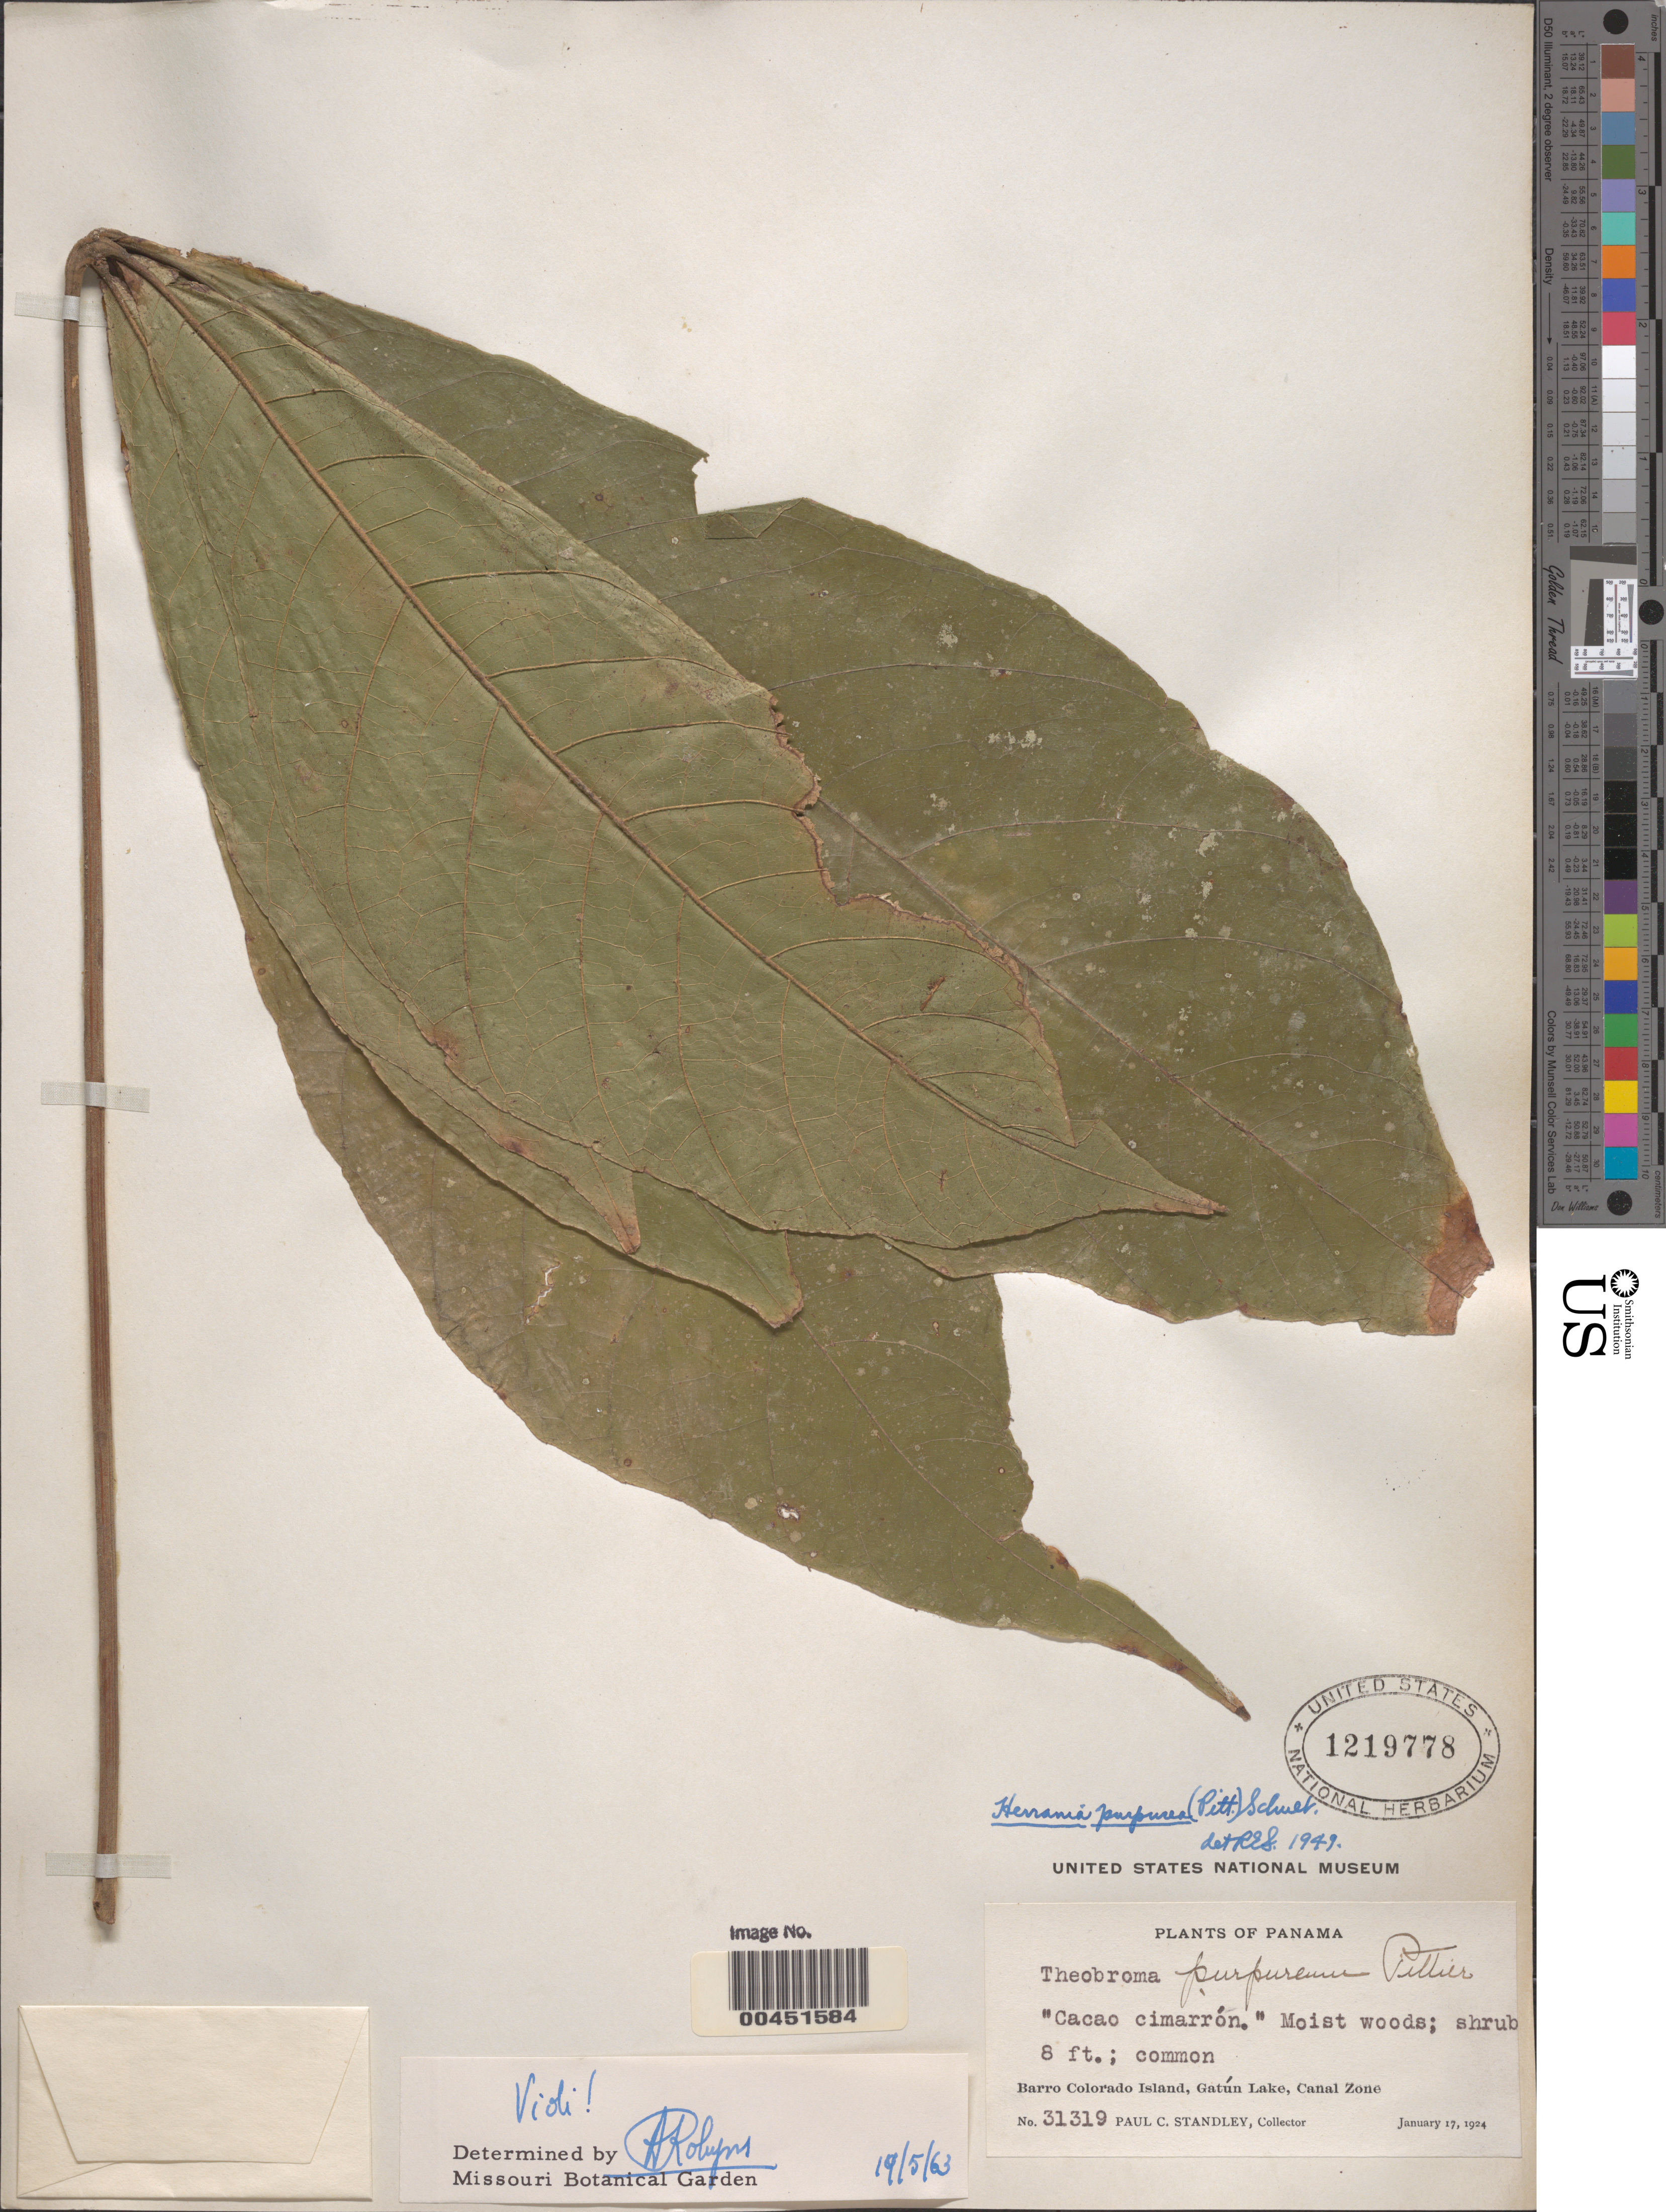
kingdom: Plantae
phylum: Tracheophyta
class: Magnoliopsida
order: Malvales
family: Malvaceae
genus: Theobroma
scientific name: Theobroma purpureum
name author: Pittier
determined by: Dorr, L. J., (BOT), Smithsonian Institution - National Museum of Natural History (UNITED STATES)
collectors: P. C. Standley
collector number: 31319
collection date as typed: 17 Jan 1924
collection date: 1924-01-17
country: Panama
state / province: Panamá Oeste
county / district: Canal Zone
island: Barro Colorado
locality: Gatun Lake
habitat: moist woods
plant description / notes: Common name: Cacao cimarrón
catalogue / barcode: US 1219778